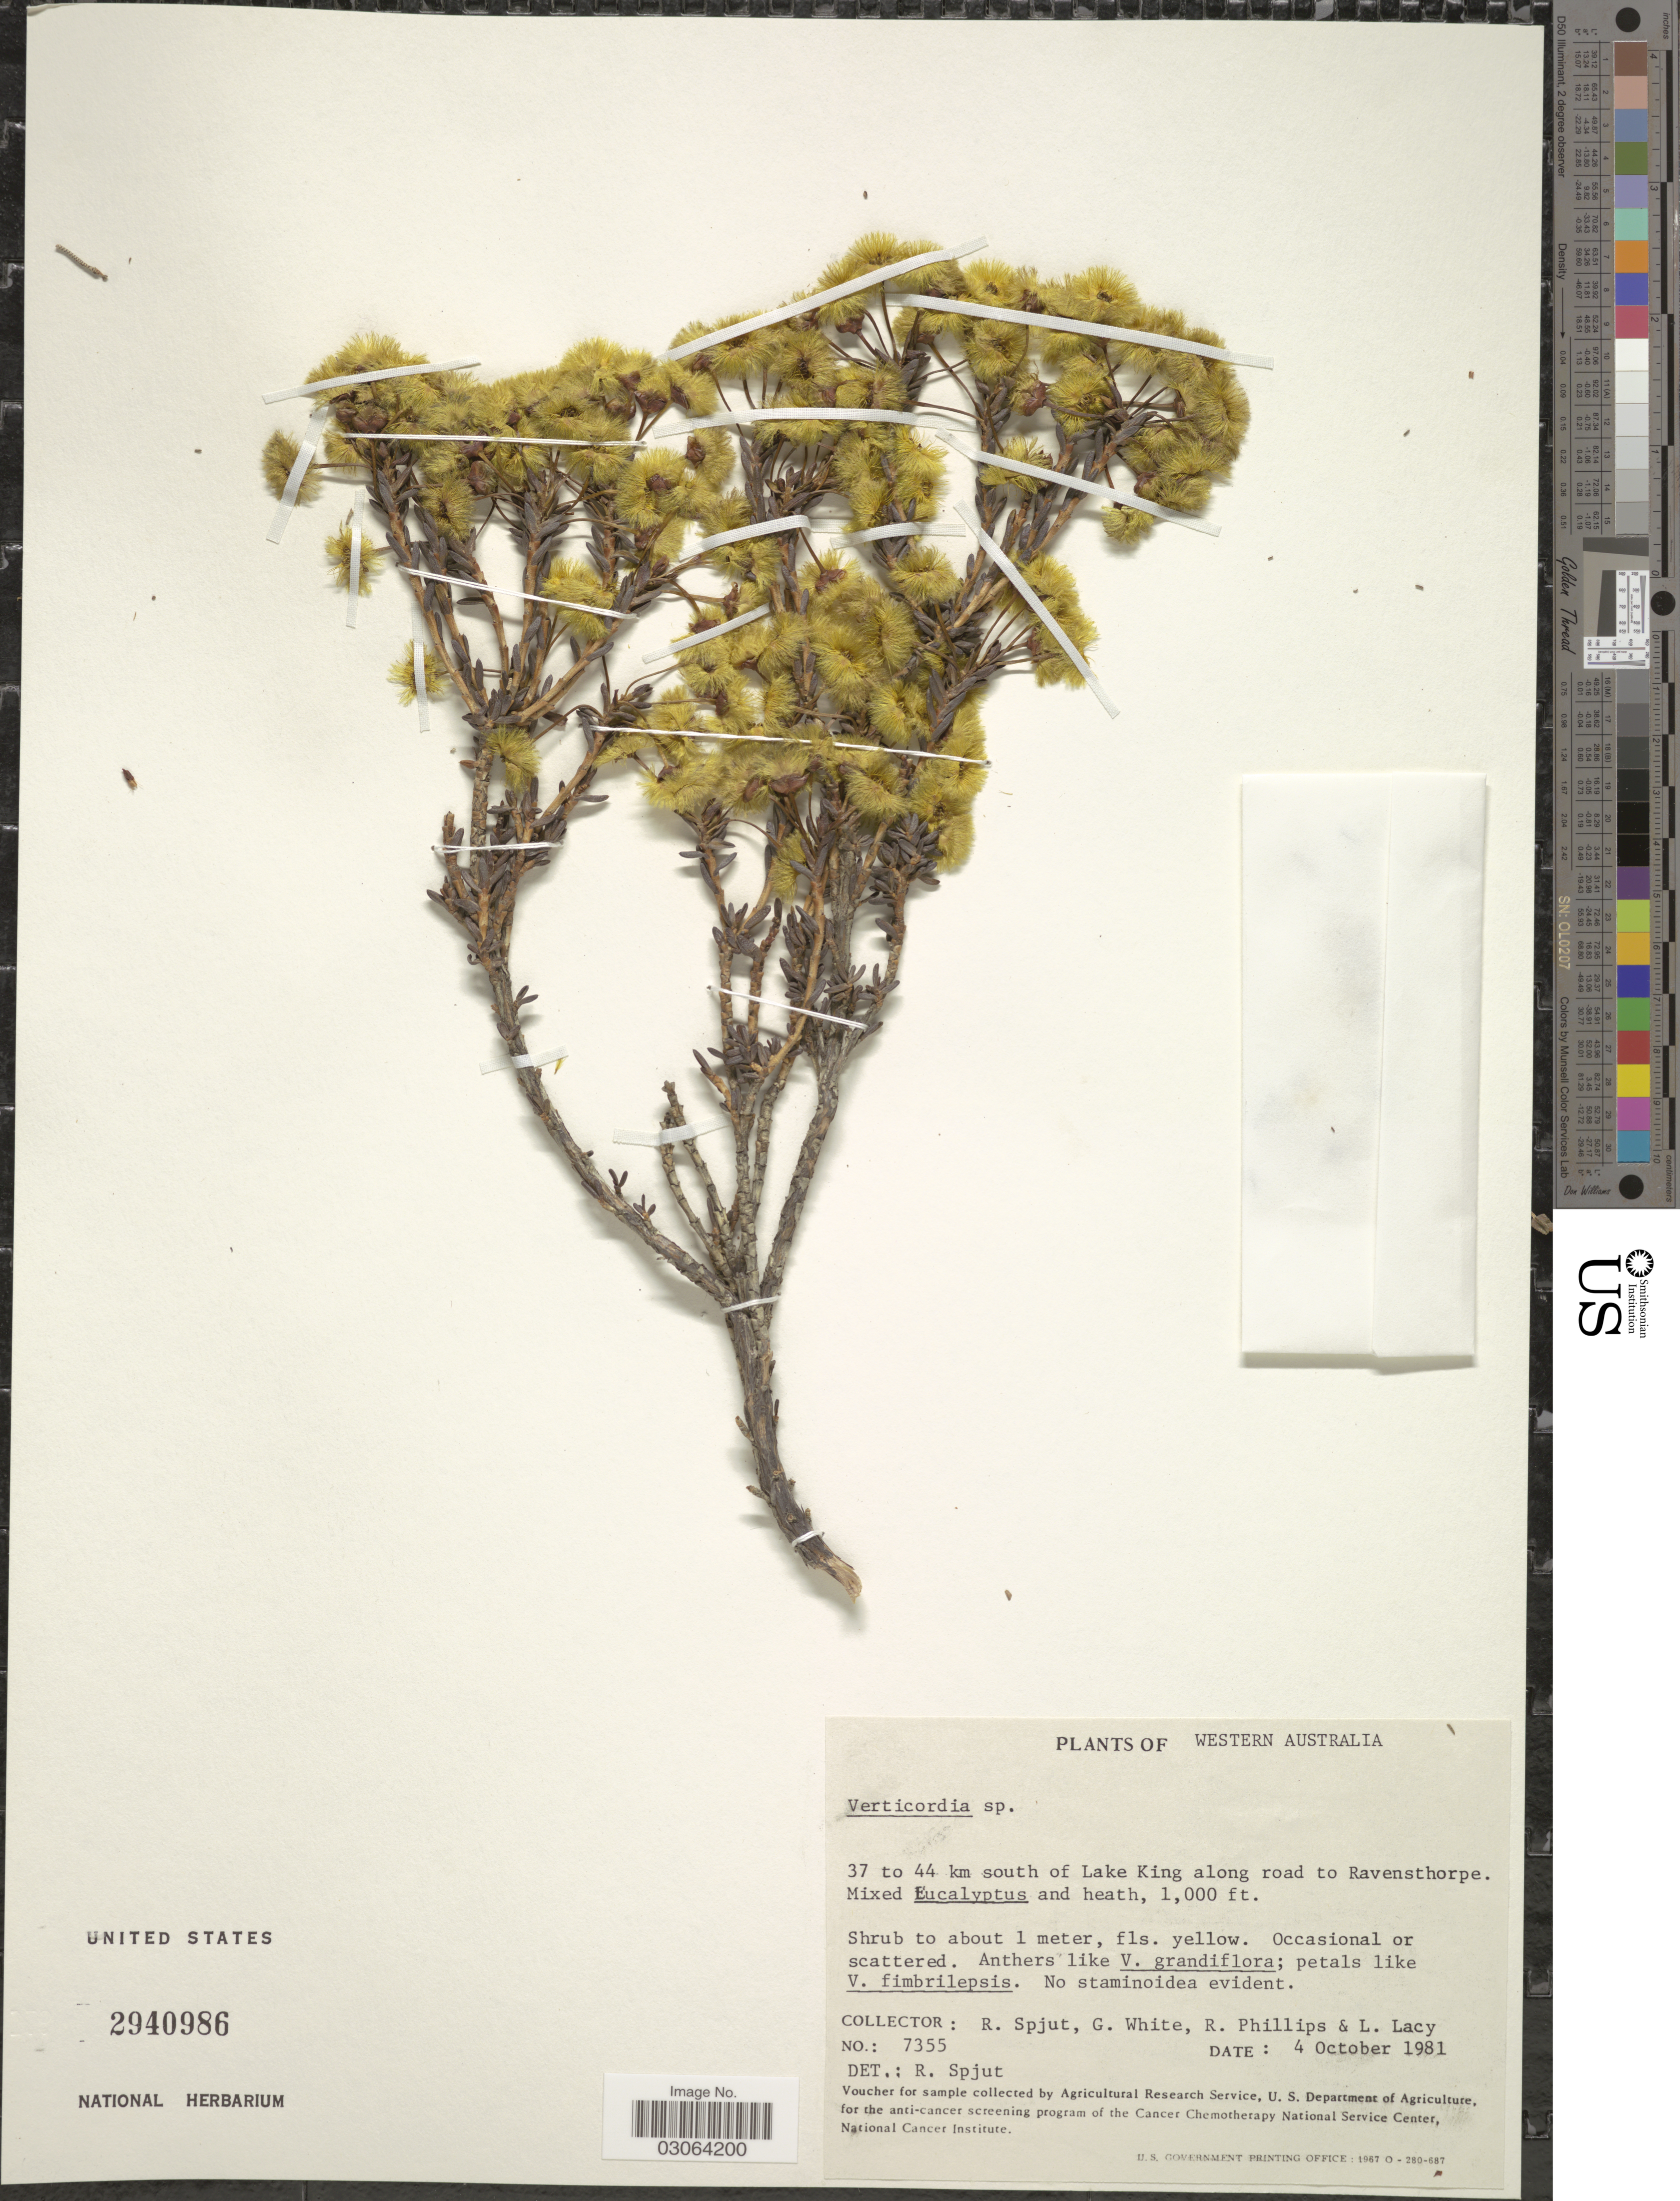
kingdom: Plantae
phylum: Tracheophyta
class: Magnoliopsida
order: Myrtales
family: Myrtaceae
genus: Verticordia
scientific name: Verticordia sp.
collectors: R. Spjut, G. White, R. Phillips & L. Lacy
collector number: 7355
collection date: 1981-10-04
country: Australia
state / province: Western Australia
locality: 37 to 44 km south of Lake King along road to Ravensthorpe.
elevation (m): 305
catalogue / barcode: US 2940986